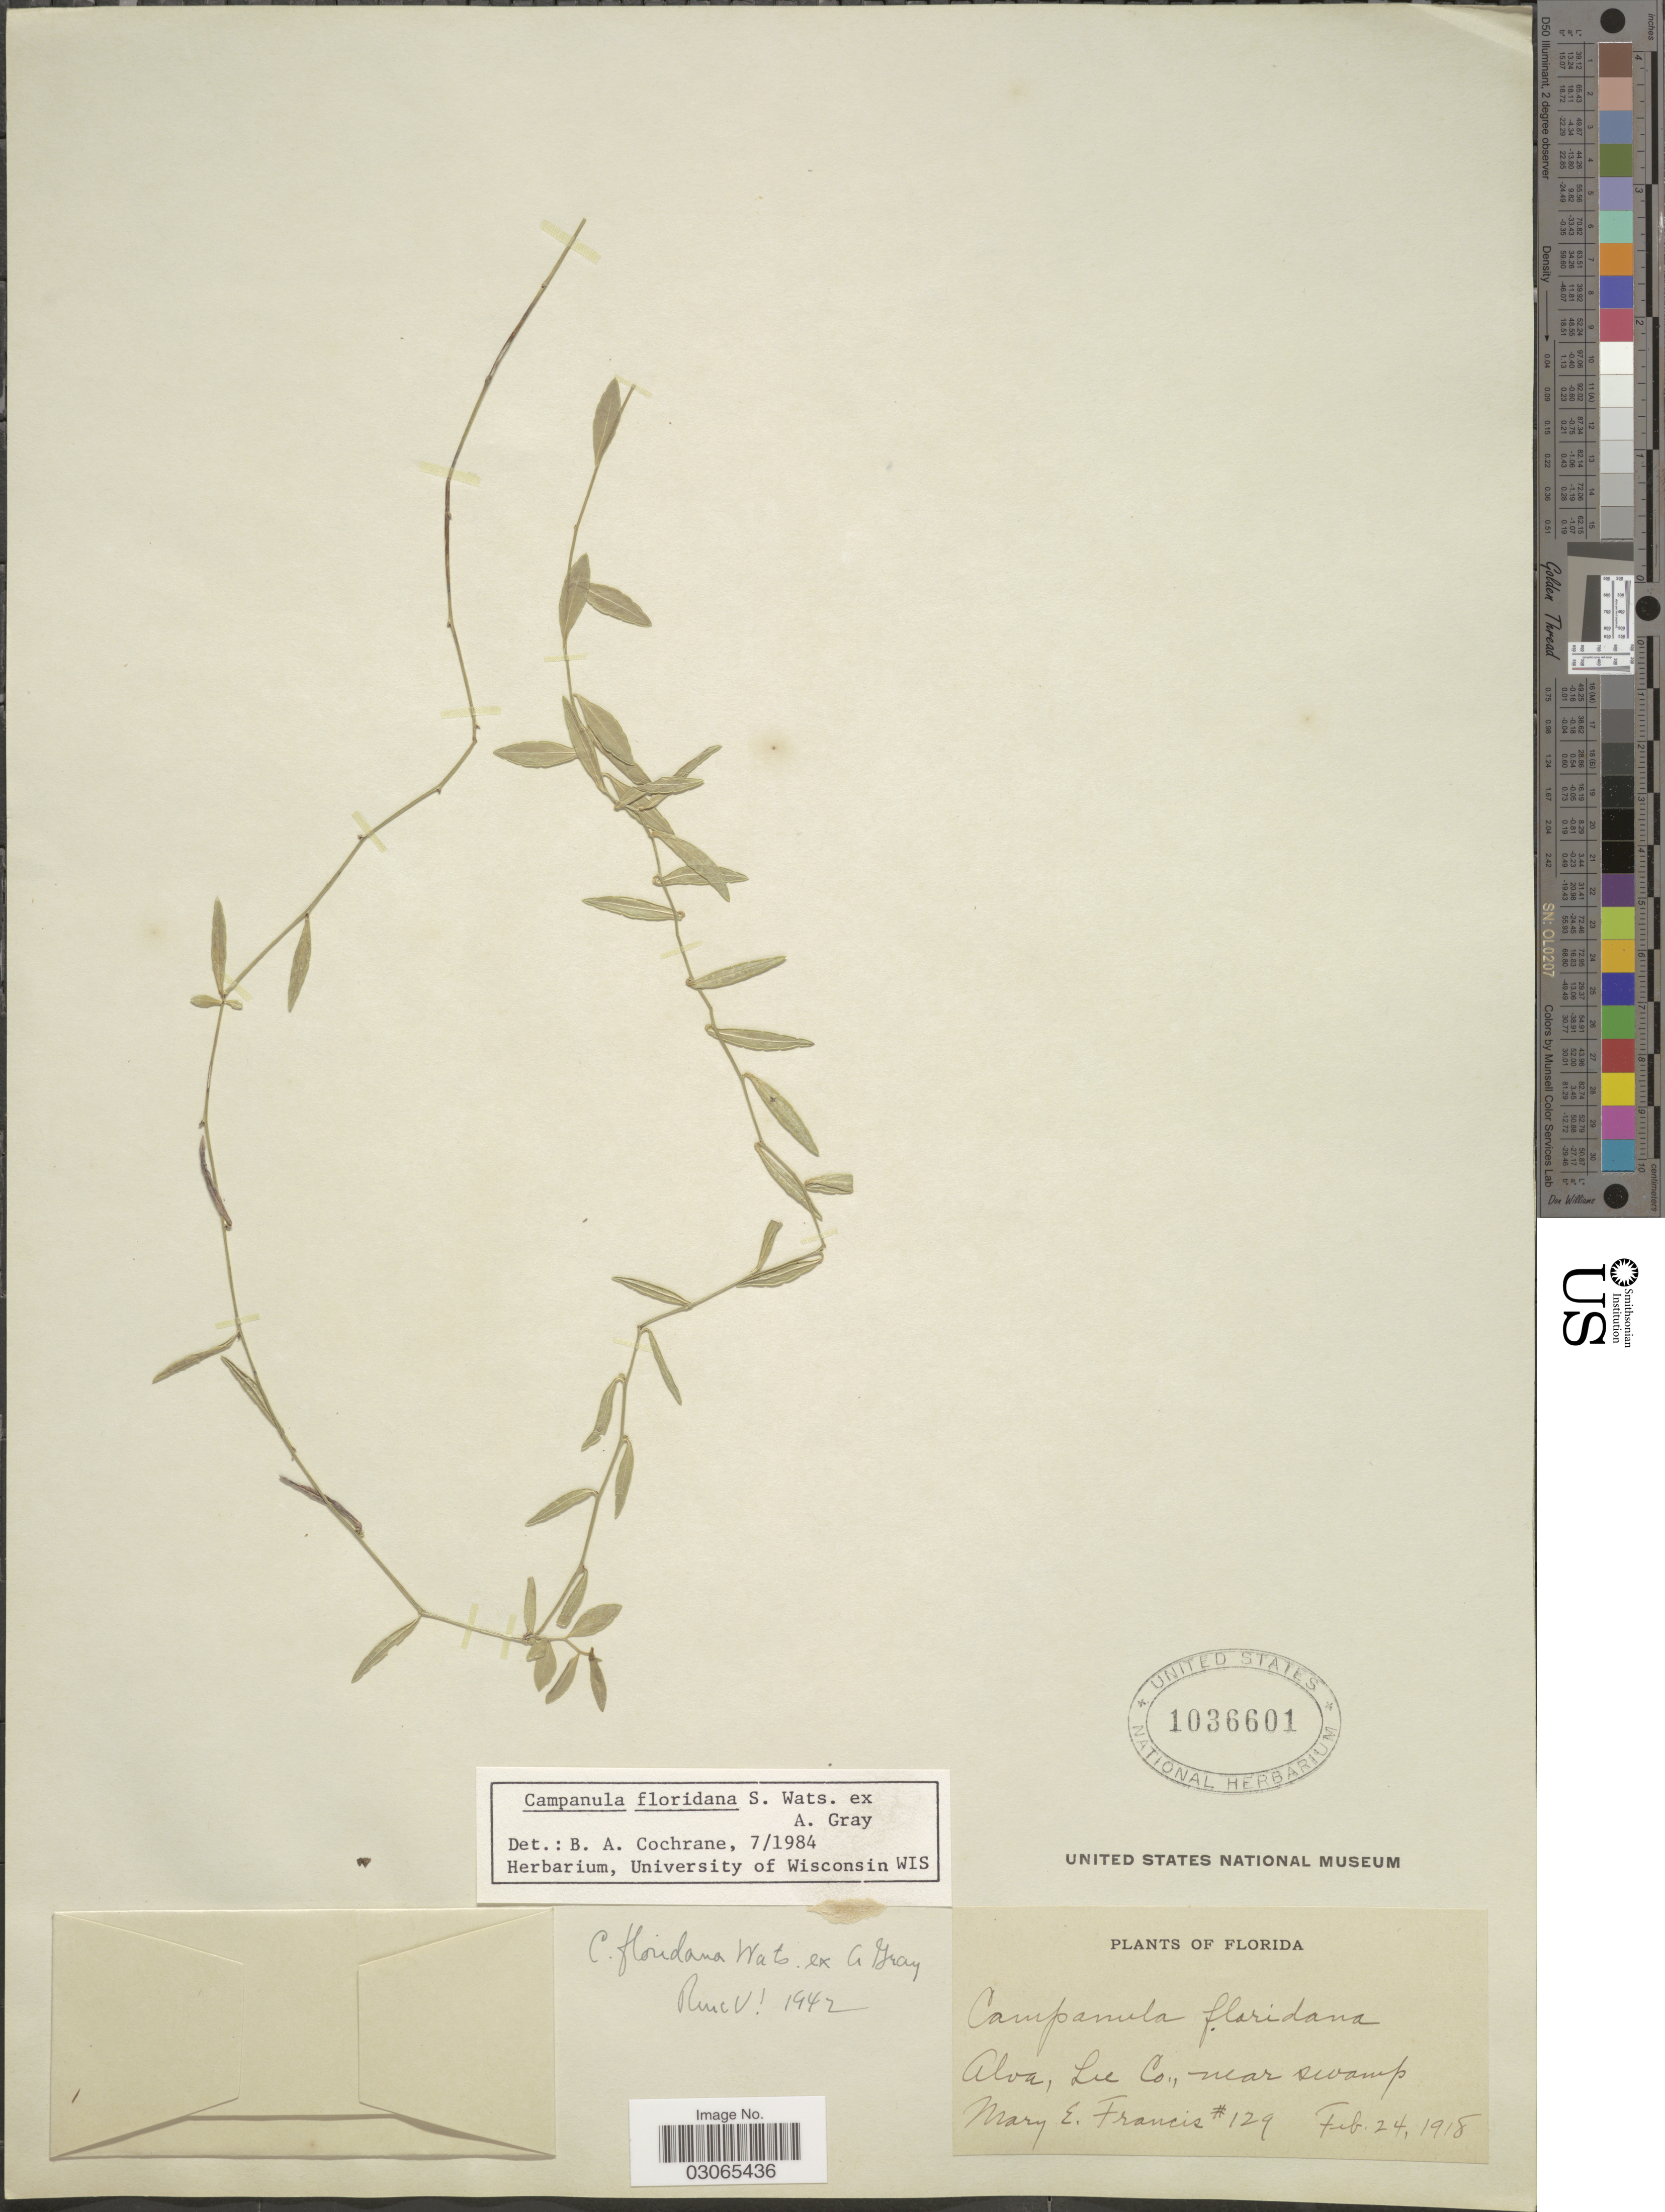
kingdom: Plantae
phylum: Tracheophyta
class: Magnoliopsida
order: Asterales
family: Campanulaceae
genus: Campanula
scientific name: Campanula floridana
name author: S. Watson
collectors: M. E. Francis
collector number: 129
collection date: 1918-02-24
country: United States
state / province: Florida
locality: Alva, Lee Co., near swamp.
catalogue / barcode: US 1036601